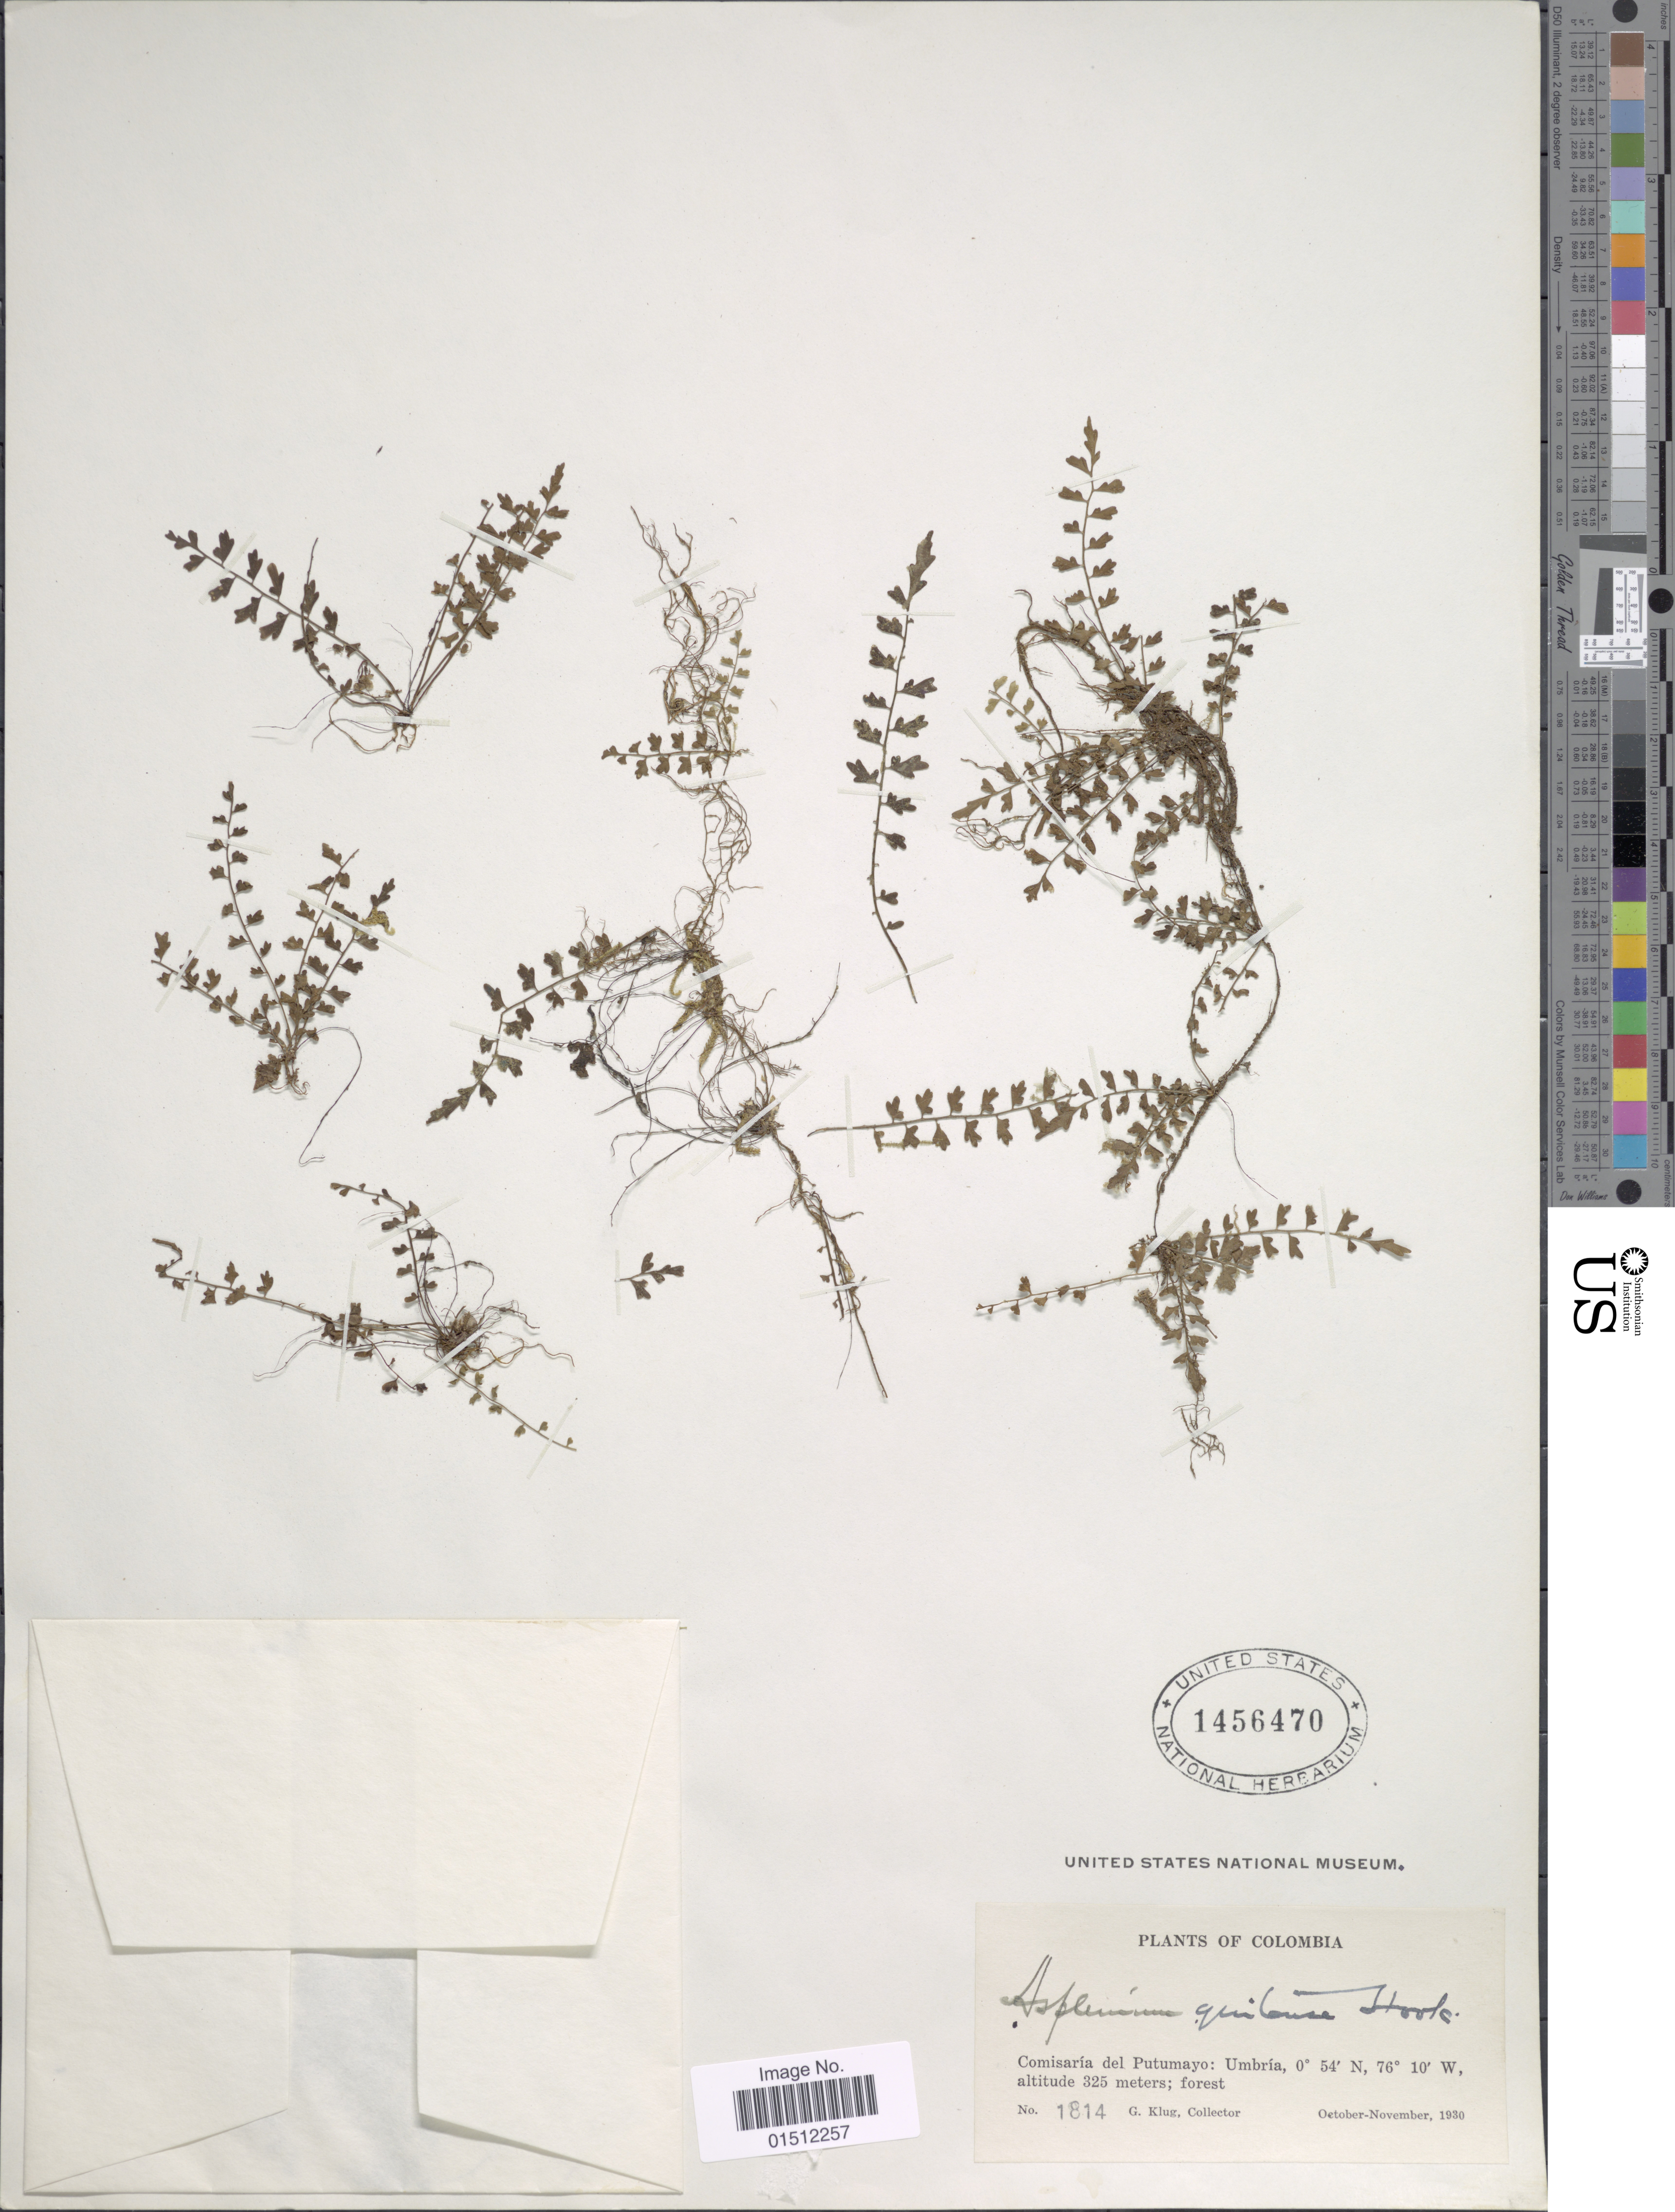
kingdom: Plantae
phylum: Tracheophyta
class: Polypodiopsida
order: Polypodiales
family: Aspleniaceae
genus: Asplenium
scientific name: Asplenium quitense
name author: Hook.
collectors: G. Klug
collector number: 1814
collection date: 1930-10/1930-11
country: Colombia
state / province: Putumayo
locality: Comisaria del Putumayo: Umbria.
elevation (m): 325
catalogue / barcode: US 1456470